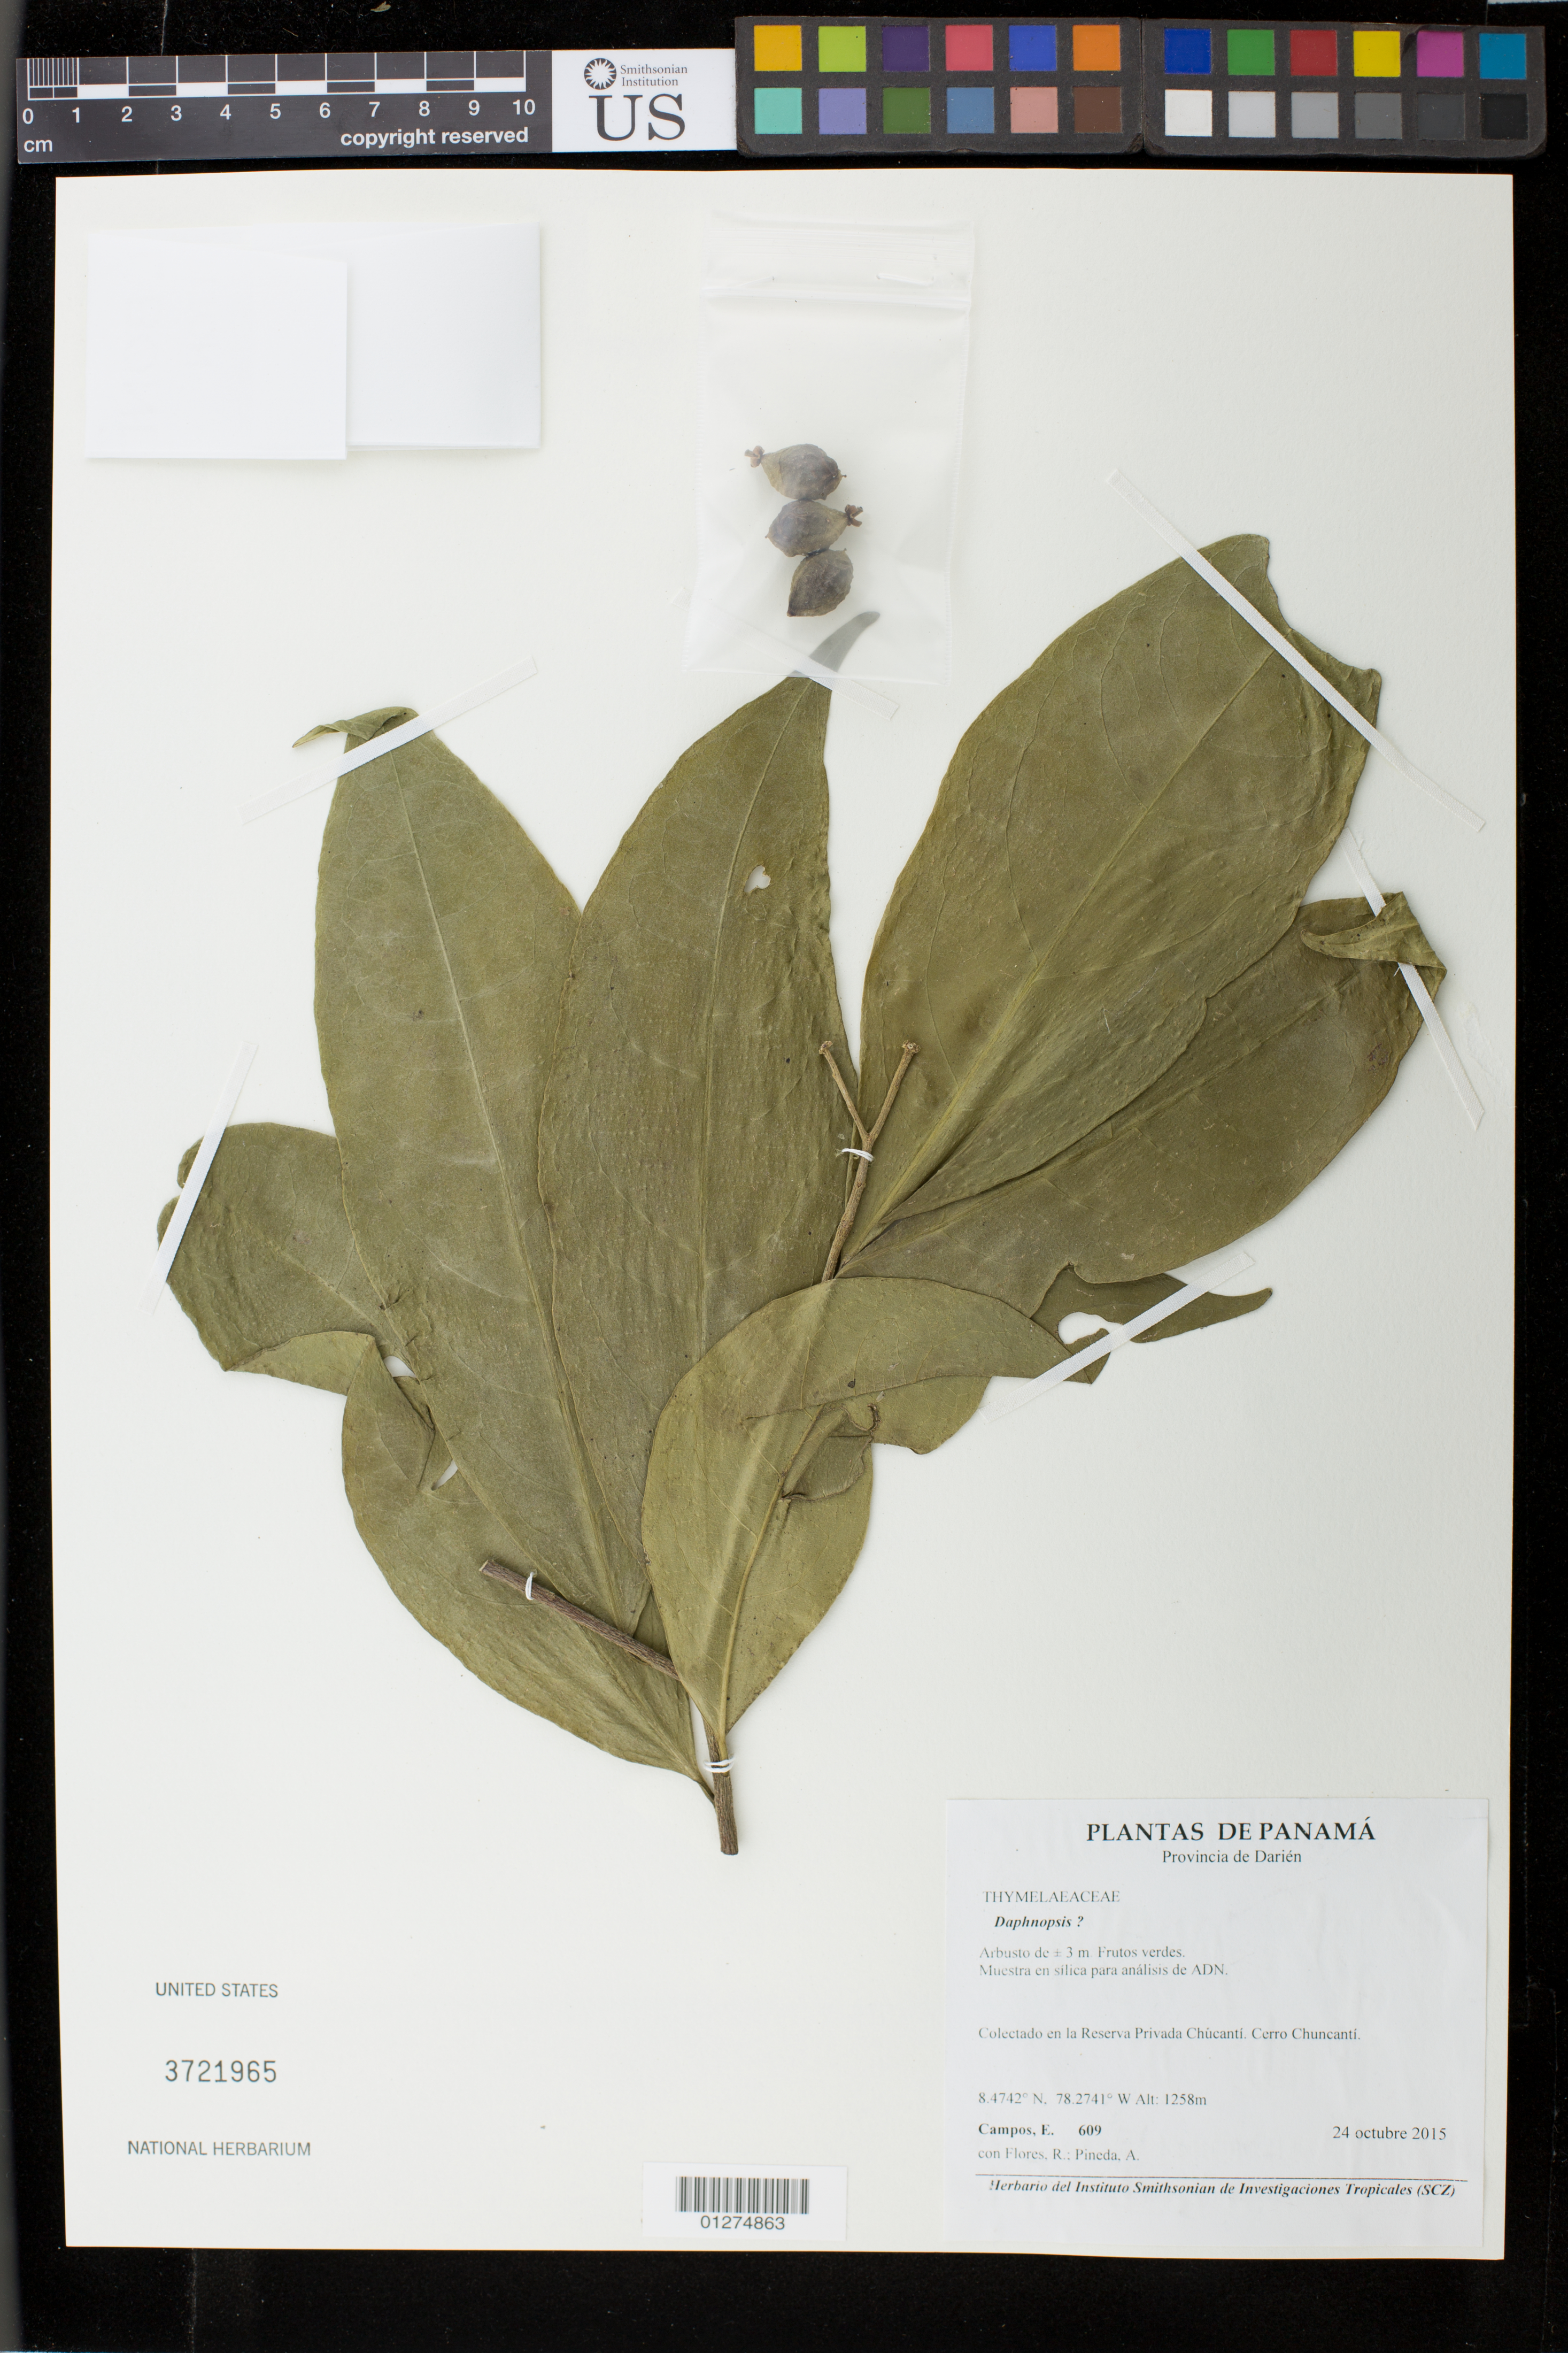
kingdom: Plantae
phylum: Tracheophyta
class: Magnoliopsida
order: Malvales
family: Thymelaeaceae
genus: Daphnopsis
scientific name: Daphnopsis sp.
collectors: E. Campos, R. Flores & A. Pineda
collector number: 609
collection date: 2015-10-24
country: Panama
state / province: Darién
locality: Colectado en la Reserva Privada Chucanti. Cerro Chucanti.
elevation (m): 1258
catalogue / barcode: US 3721965